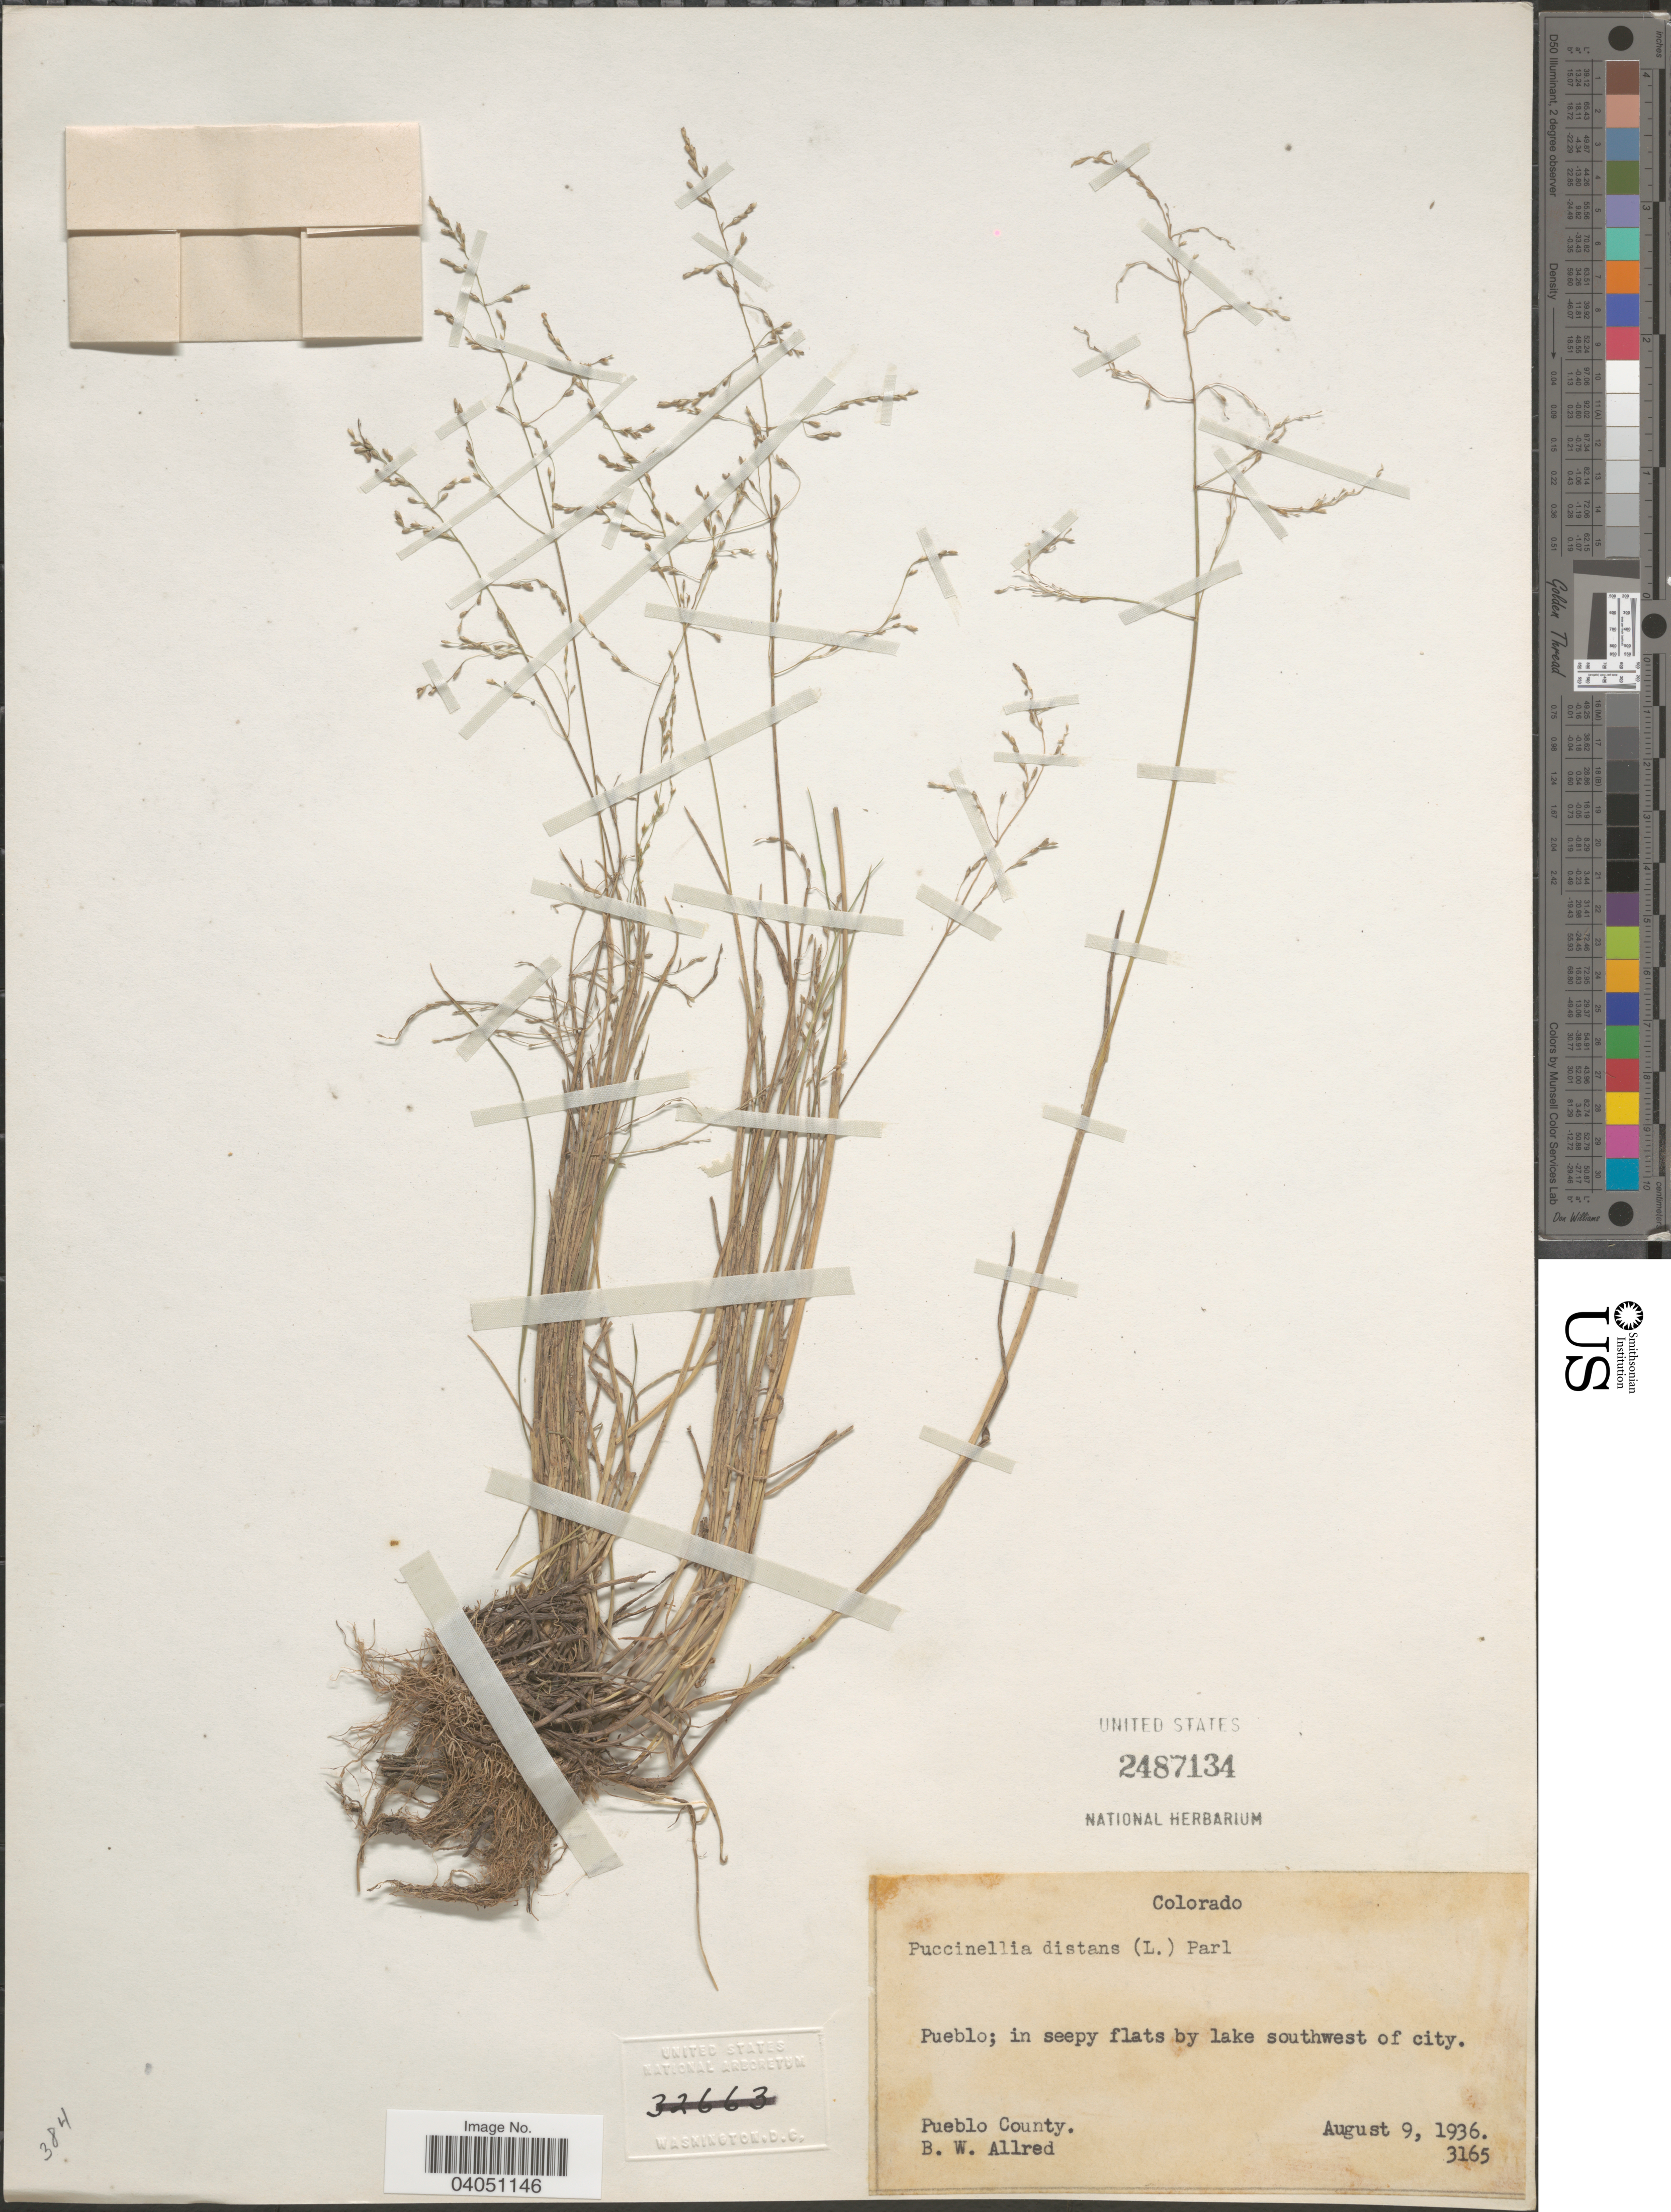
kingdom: Plantae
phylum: Tracheophyta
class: Liliopsida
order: Poales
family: Poaceae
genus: Puccinellia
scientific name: Puccinellia distans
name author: (Jacq.) Parl.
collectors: B. Allred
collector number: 3165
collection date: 1936-08-09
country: United States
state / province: Colorado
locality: Pueblo; in seepy flats by lake southwest of city. Pueblo County.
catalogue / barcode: US 2487134